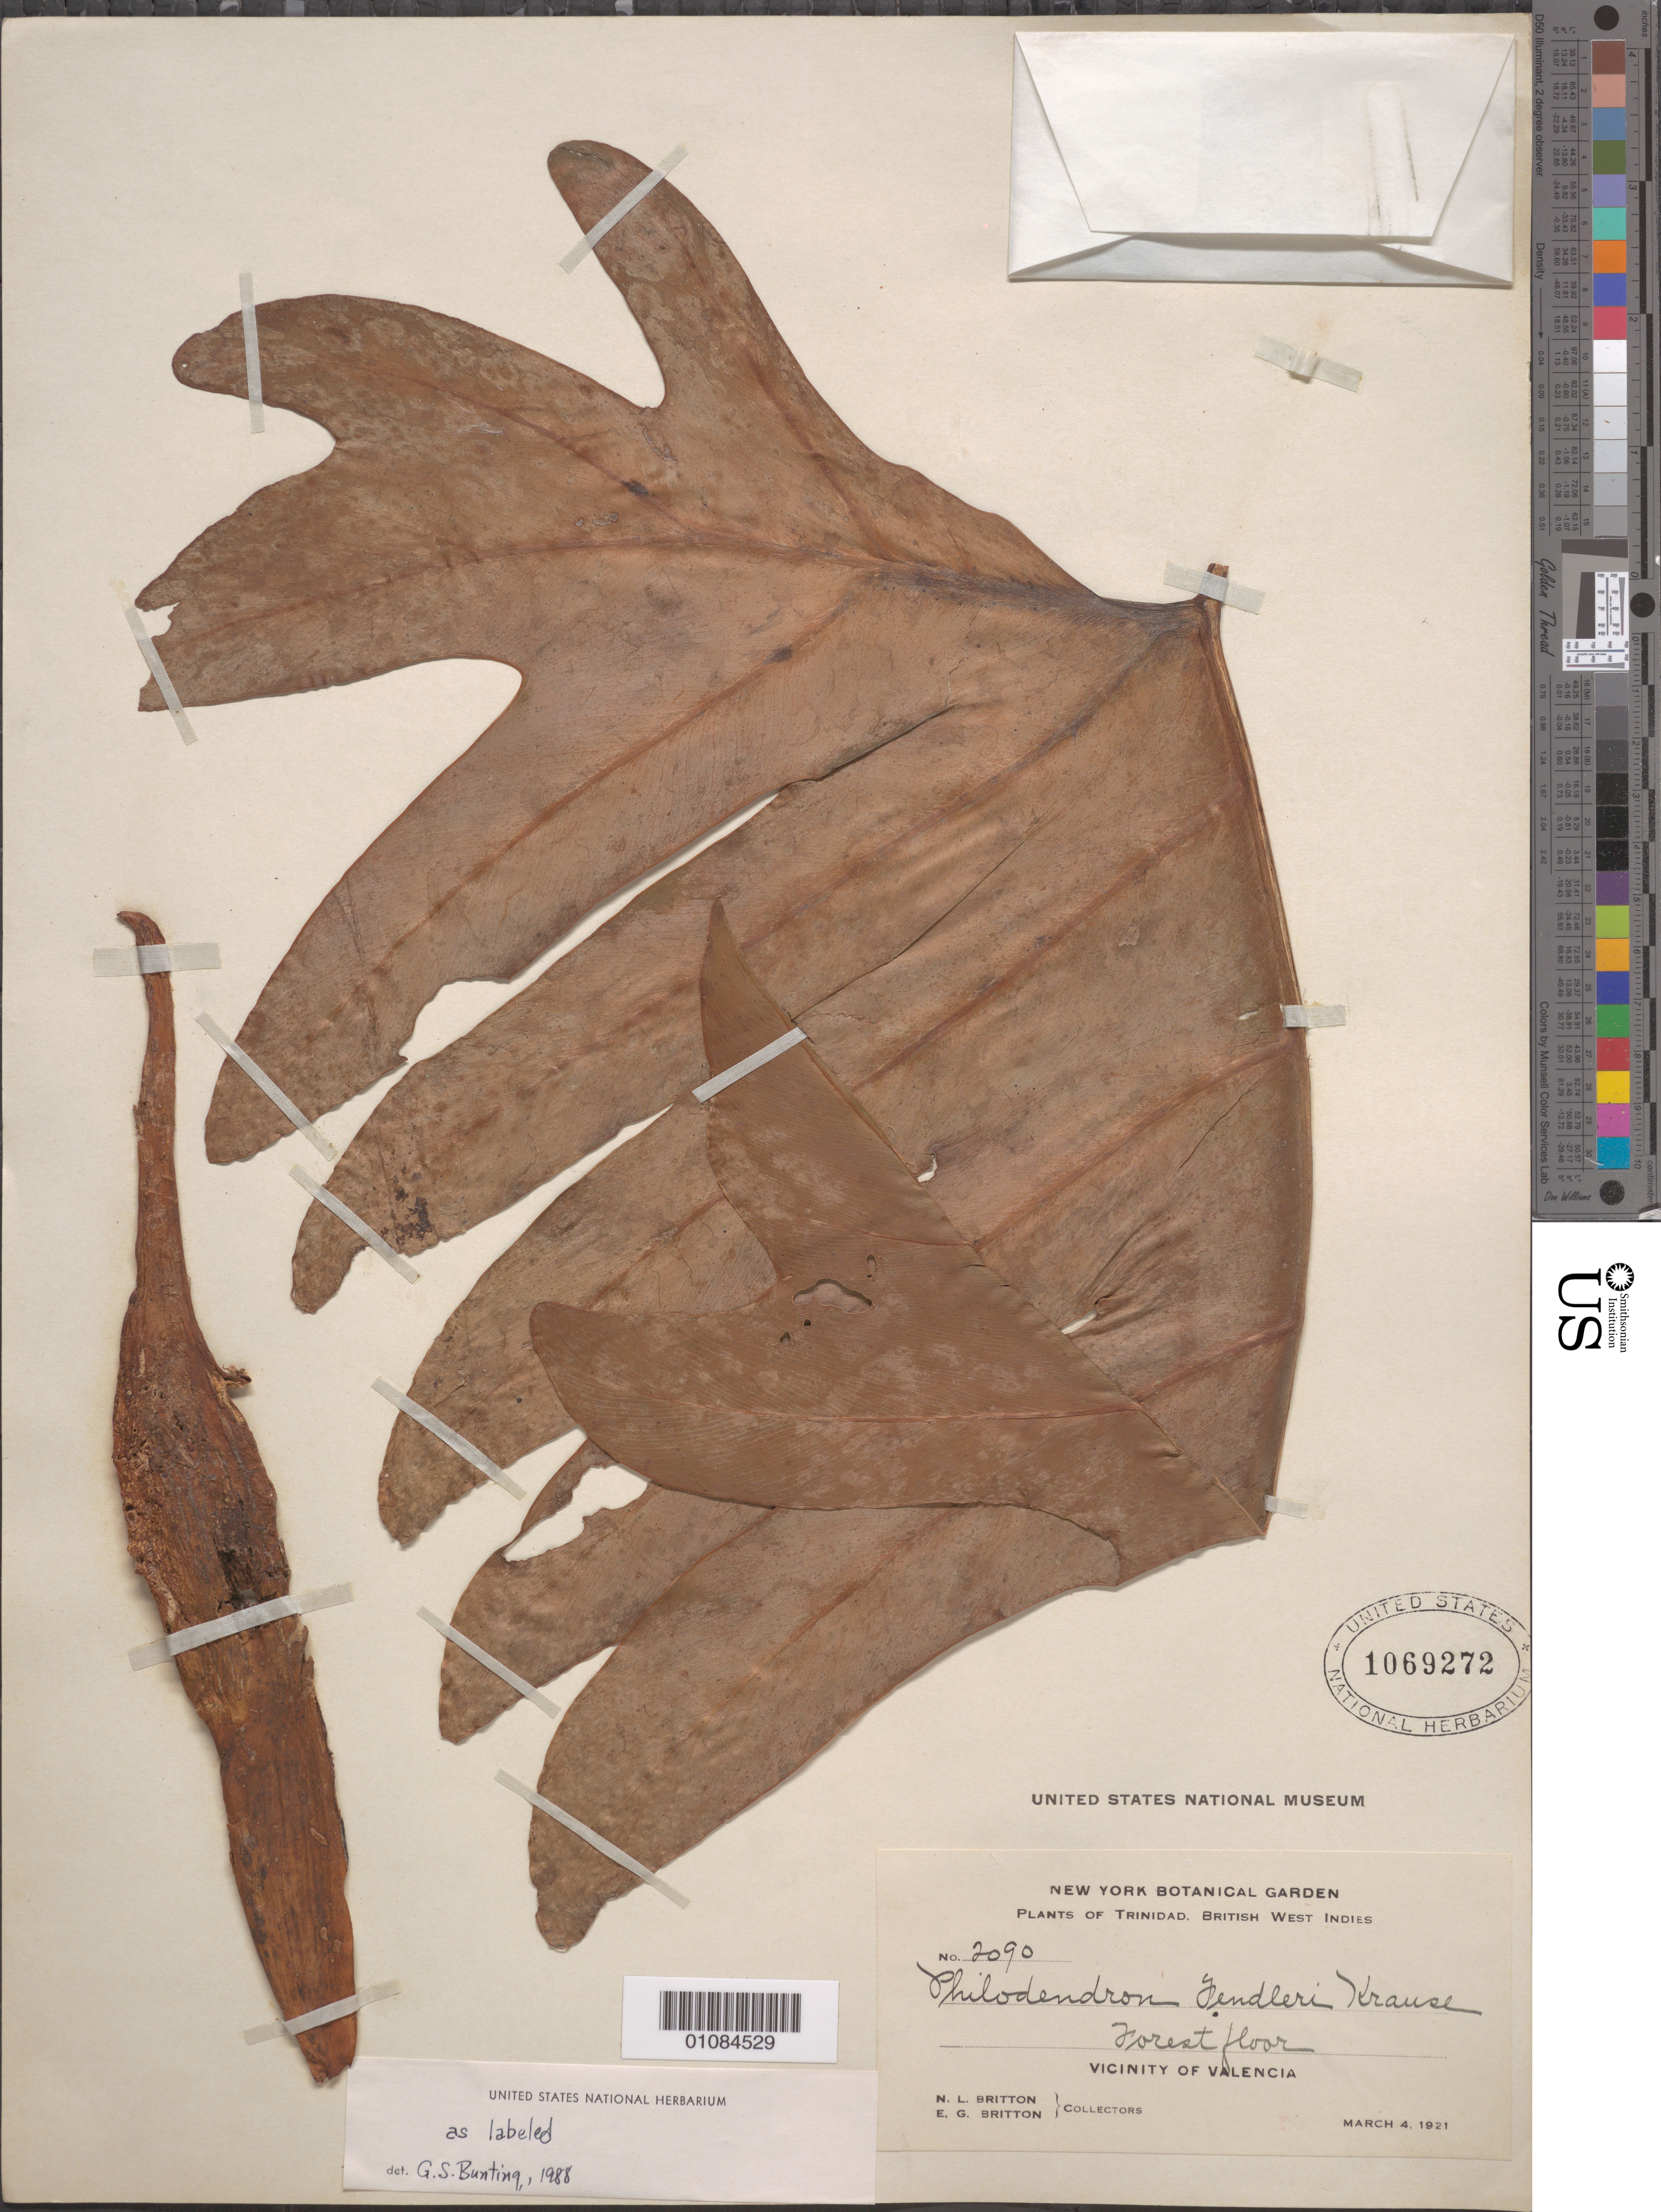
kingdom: Plantae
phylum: Tracheophyta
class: Liliopsida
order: Alismatales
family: Araceae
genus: Philodendron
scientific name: Philodendron fendleri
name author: K. Krause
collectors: N. Britton & E. G. Britton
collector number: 2090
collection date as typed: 04 Mar 1921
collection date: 1921-03-04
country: Trinidad and Tobago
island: Trinidad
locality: Vicinity of Valencia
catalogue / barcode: US 1069272